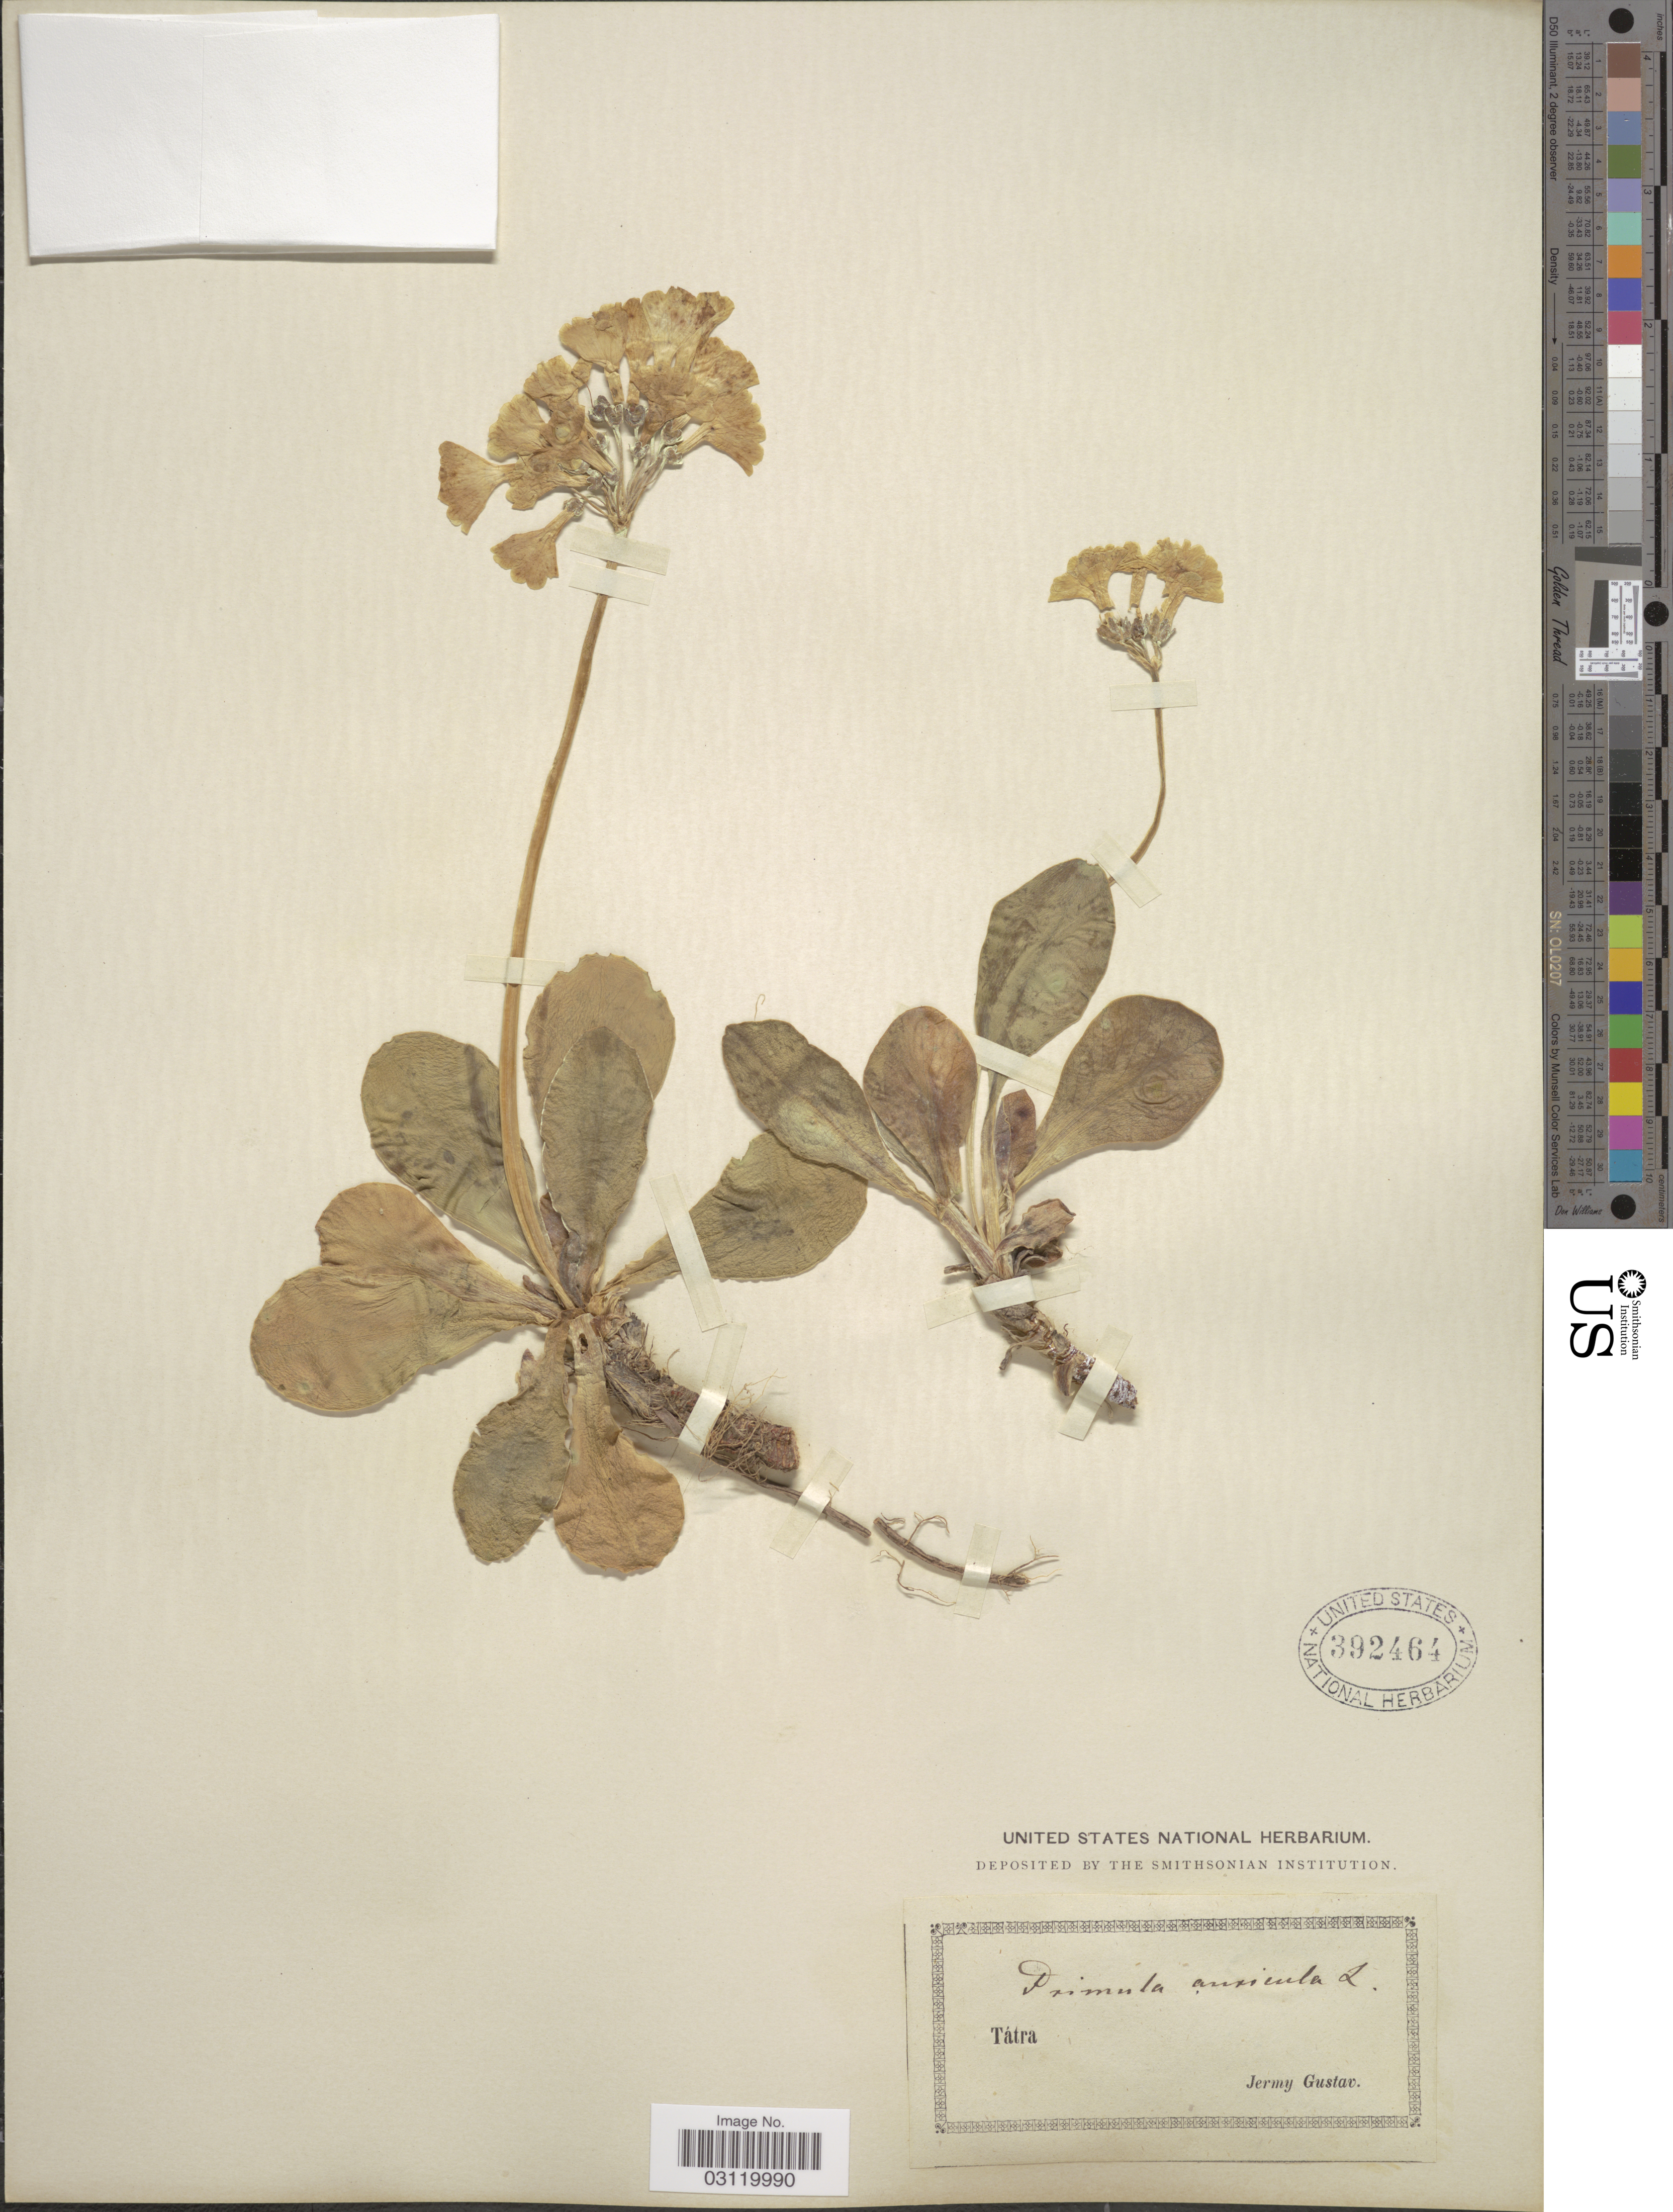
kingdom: Plantae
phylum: Tracheophyta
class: Magnoliopsida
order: Ericales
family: Primulaceae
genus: Primula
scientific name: Primula auricula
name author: L.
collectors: J. Gustav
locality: Tátra.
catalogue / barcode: US 392464